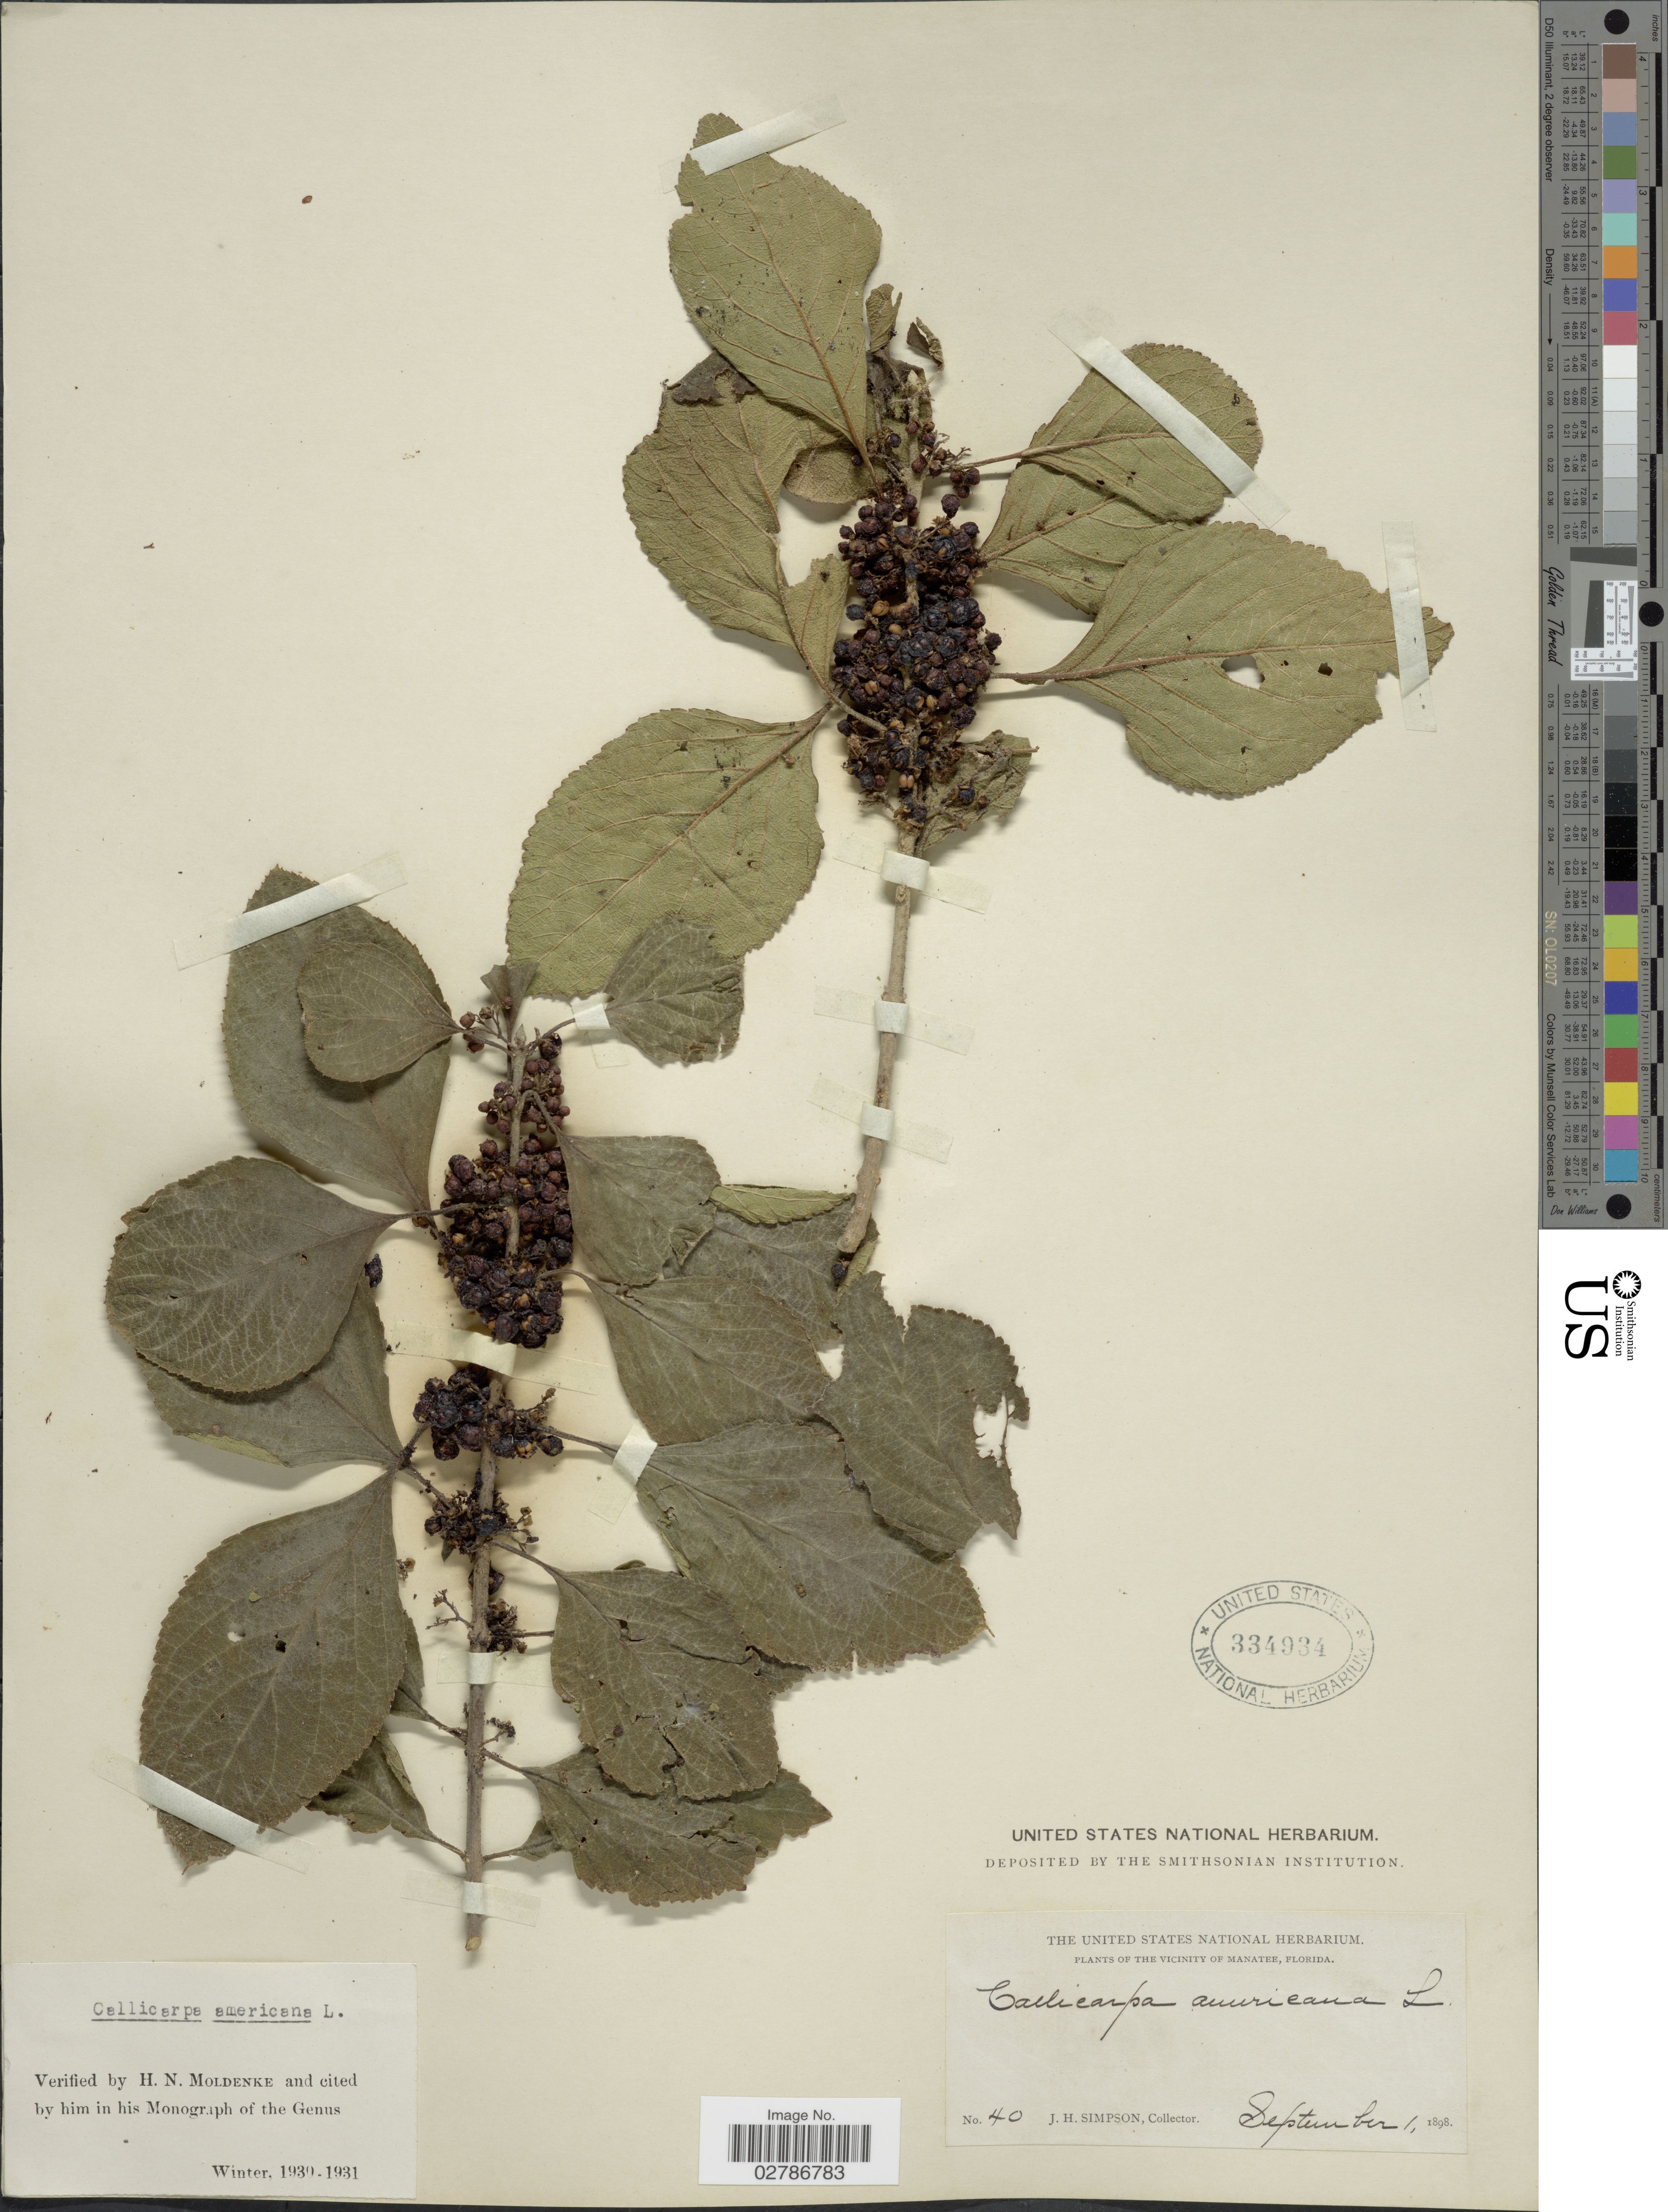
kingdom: Plantae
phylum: Tracheophyta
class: Magnoliopsida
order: Lamiales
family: Lamiaceae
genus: Callicarpa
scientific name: Callicarpa americana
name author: L.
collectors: J. H. Simpson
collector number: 40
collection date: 1898-09-01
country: United States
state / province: Florida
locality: The vicinity of Manatee.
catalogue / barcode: US 334934